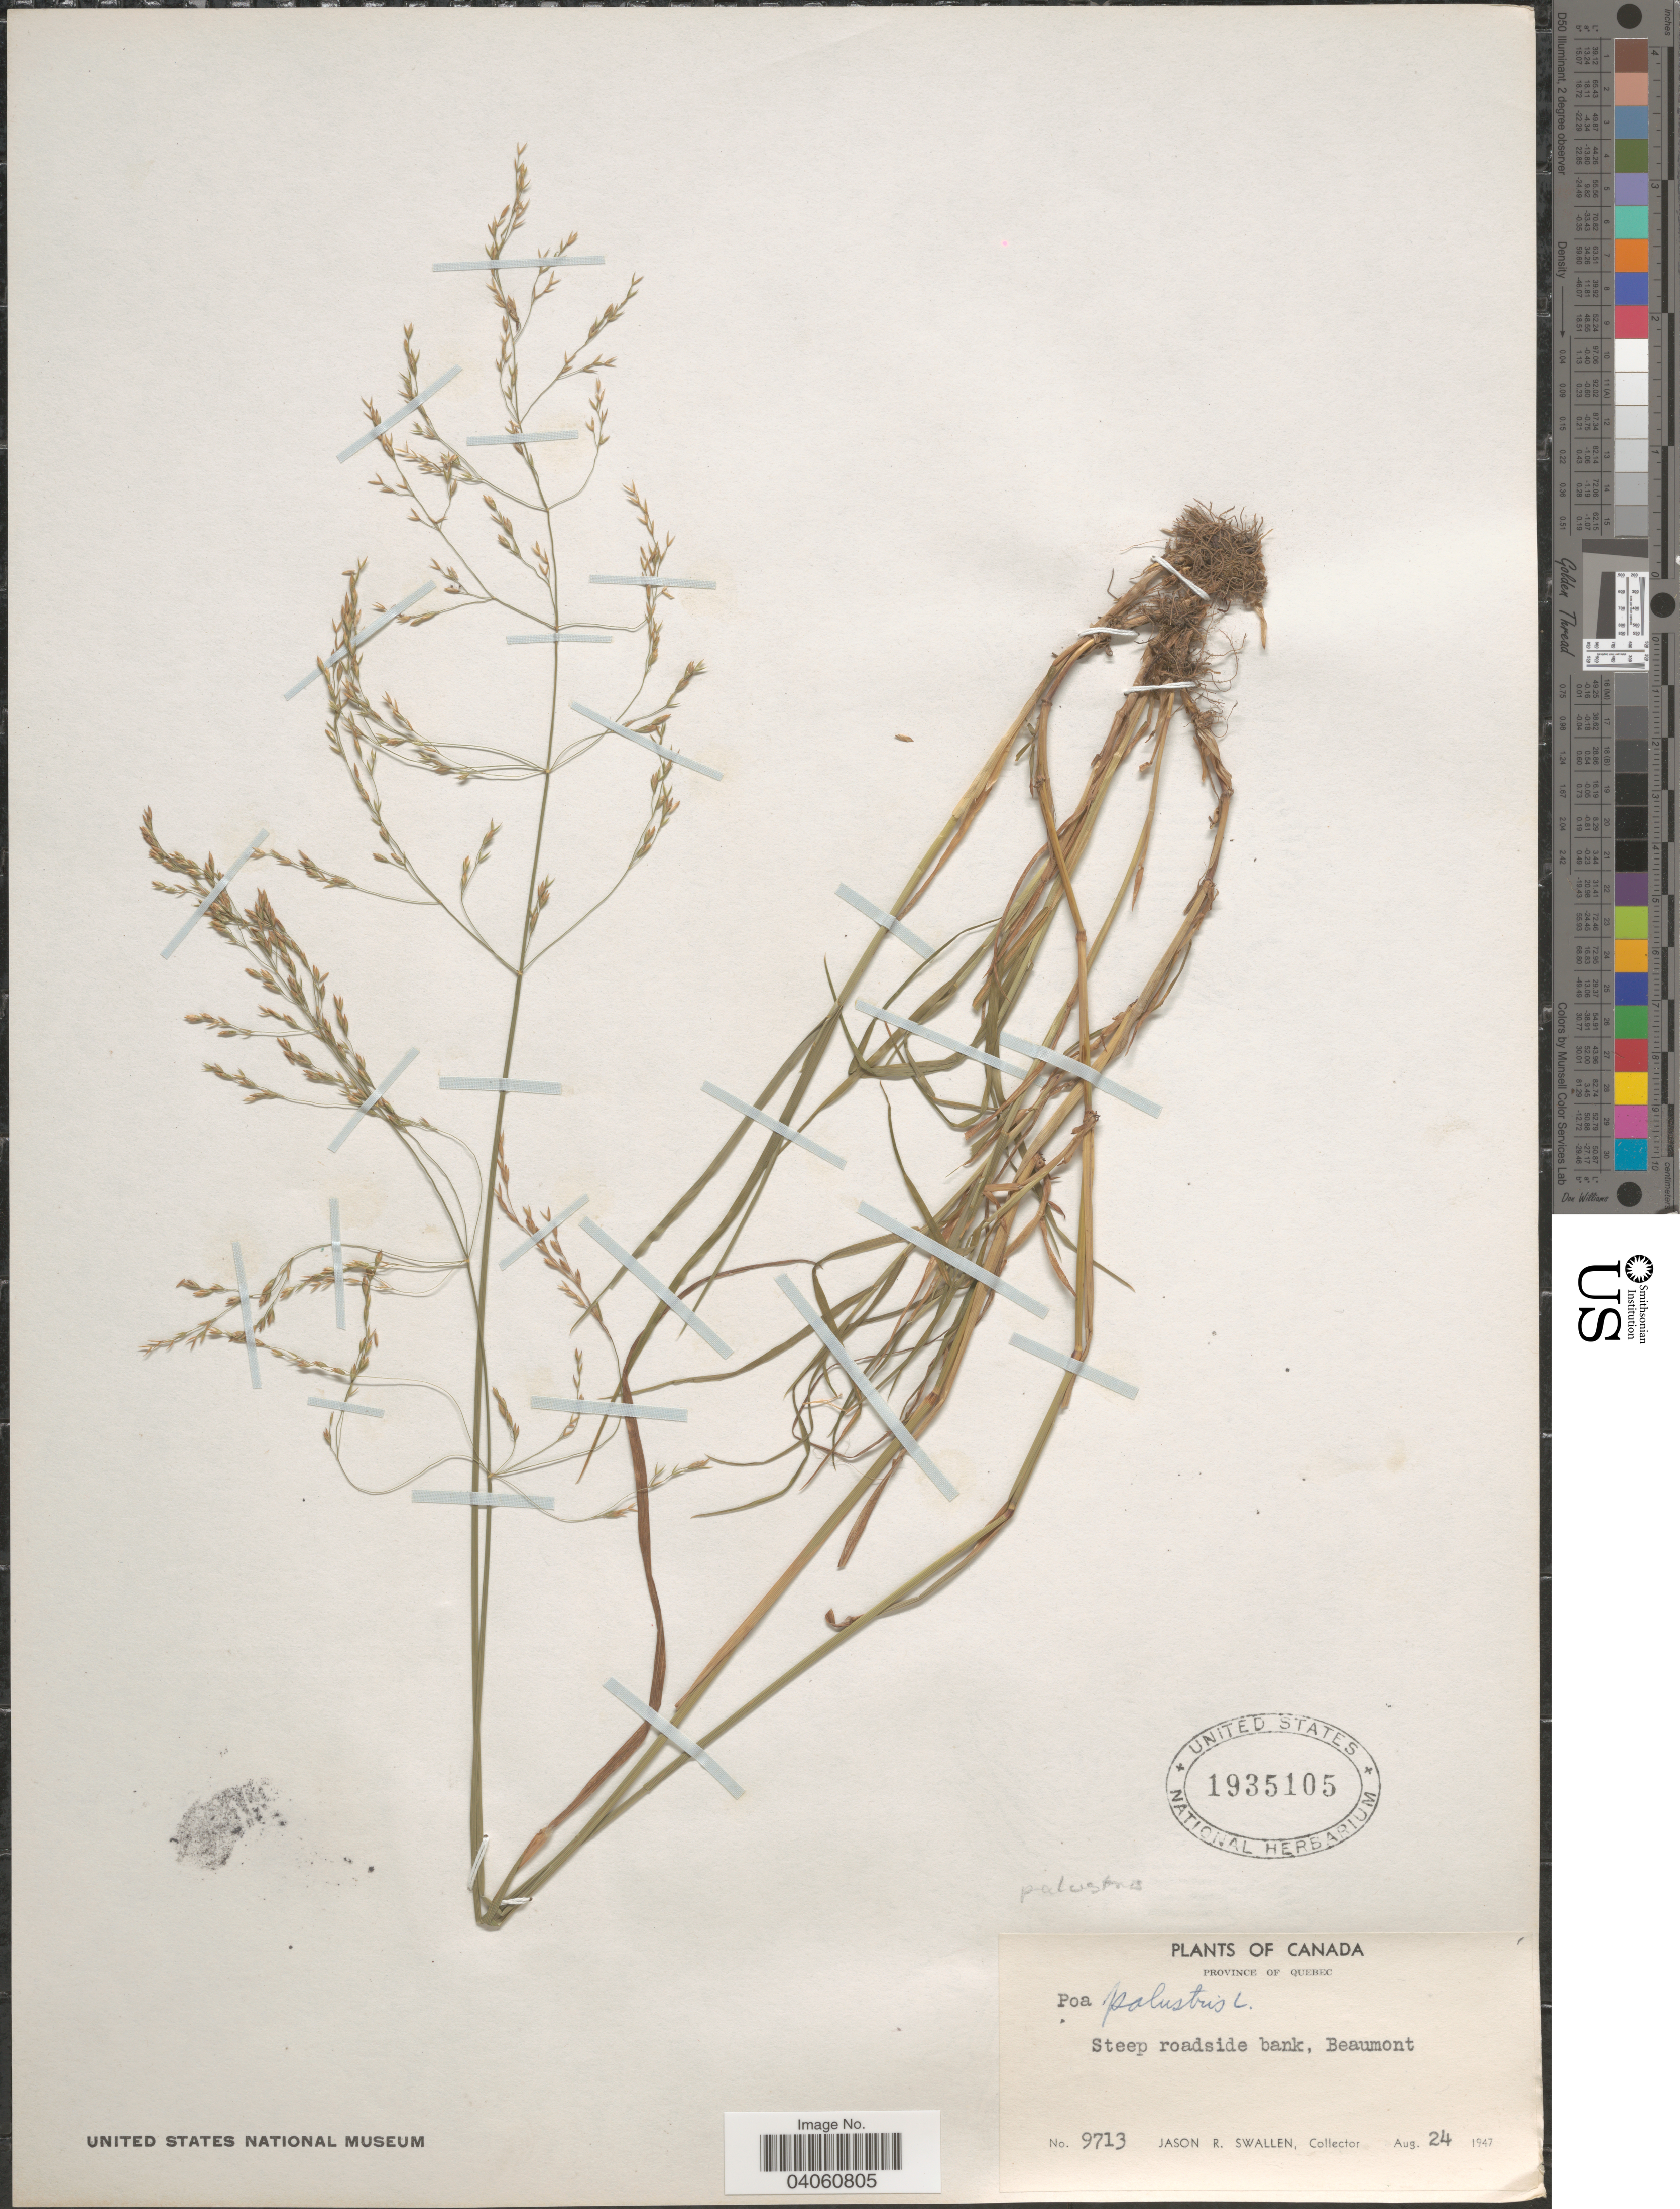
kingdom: Plantae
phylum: Tracheophyta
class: Liliopsida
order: Poales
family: Poaceae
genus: Poa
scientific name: Poa palustris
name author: L.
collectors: J. R. Swallen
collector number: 9713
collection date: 1947-08-24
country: Canada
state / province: Quebec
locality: Beaumont.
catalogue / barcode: US 1935105